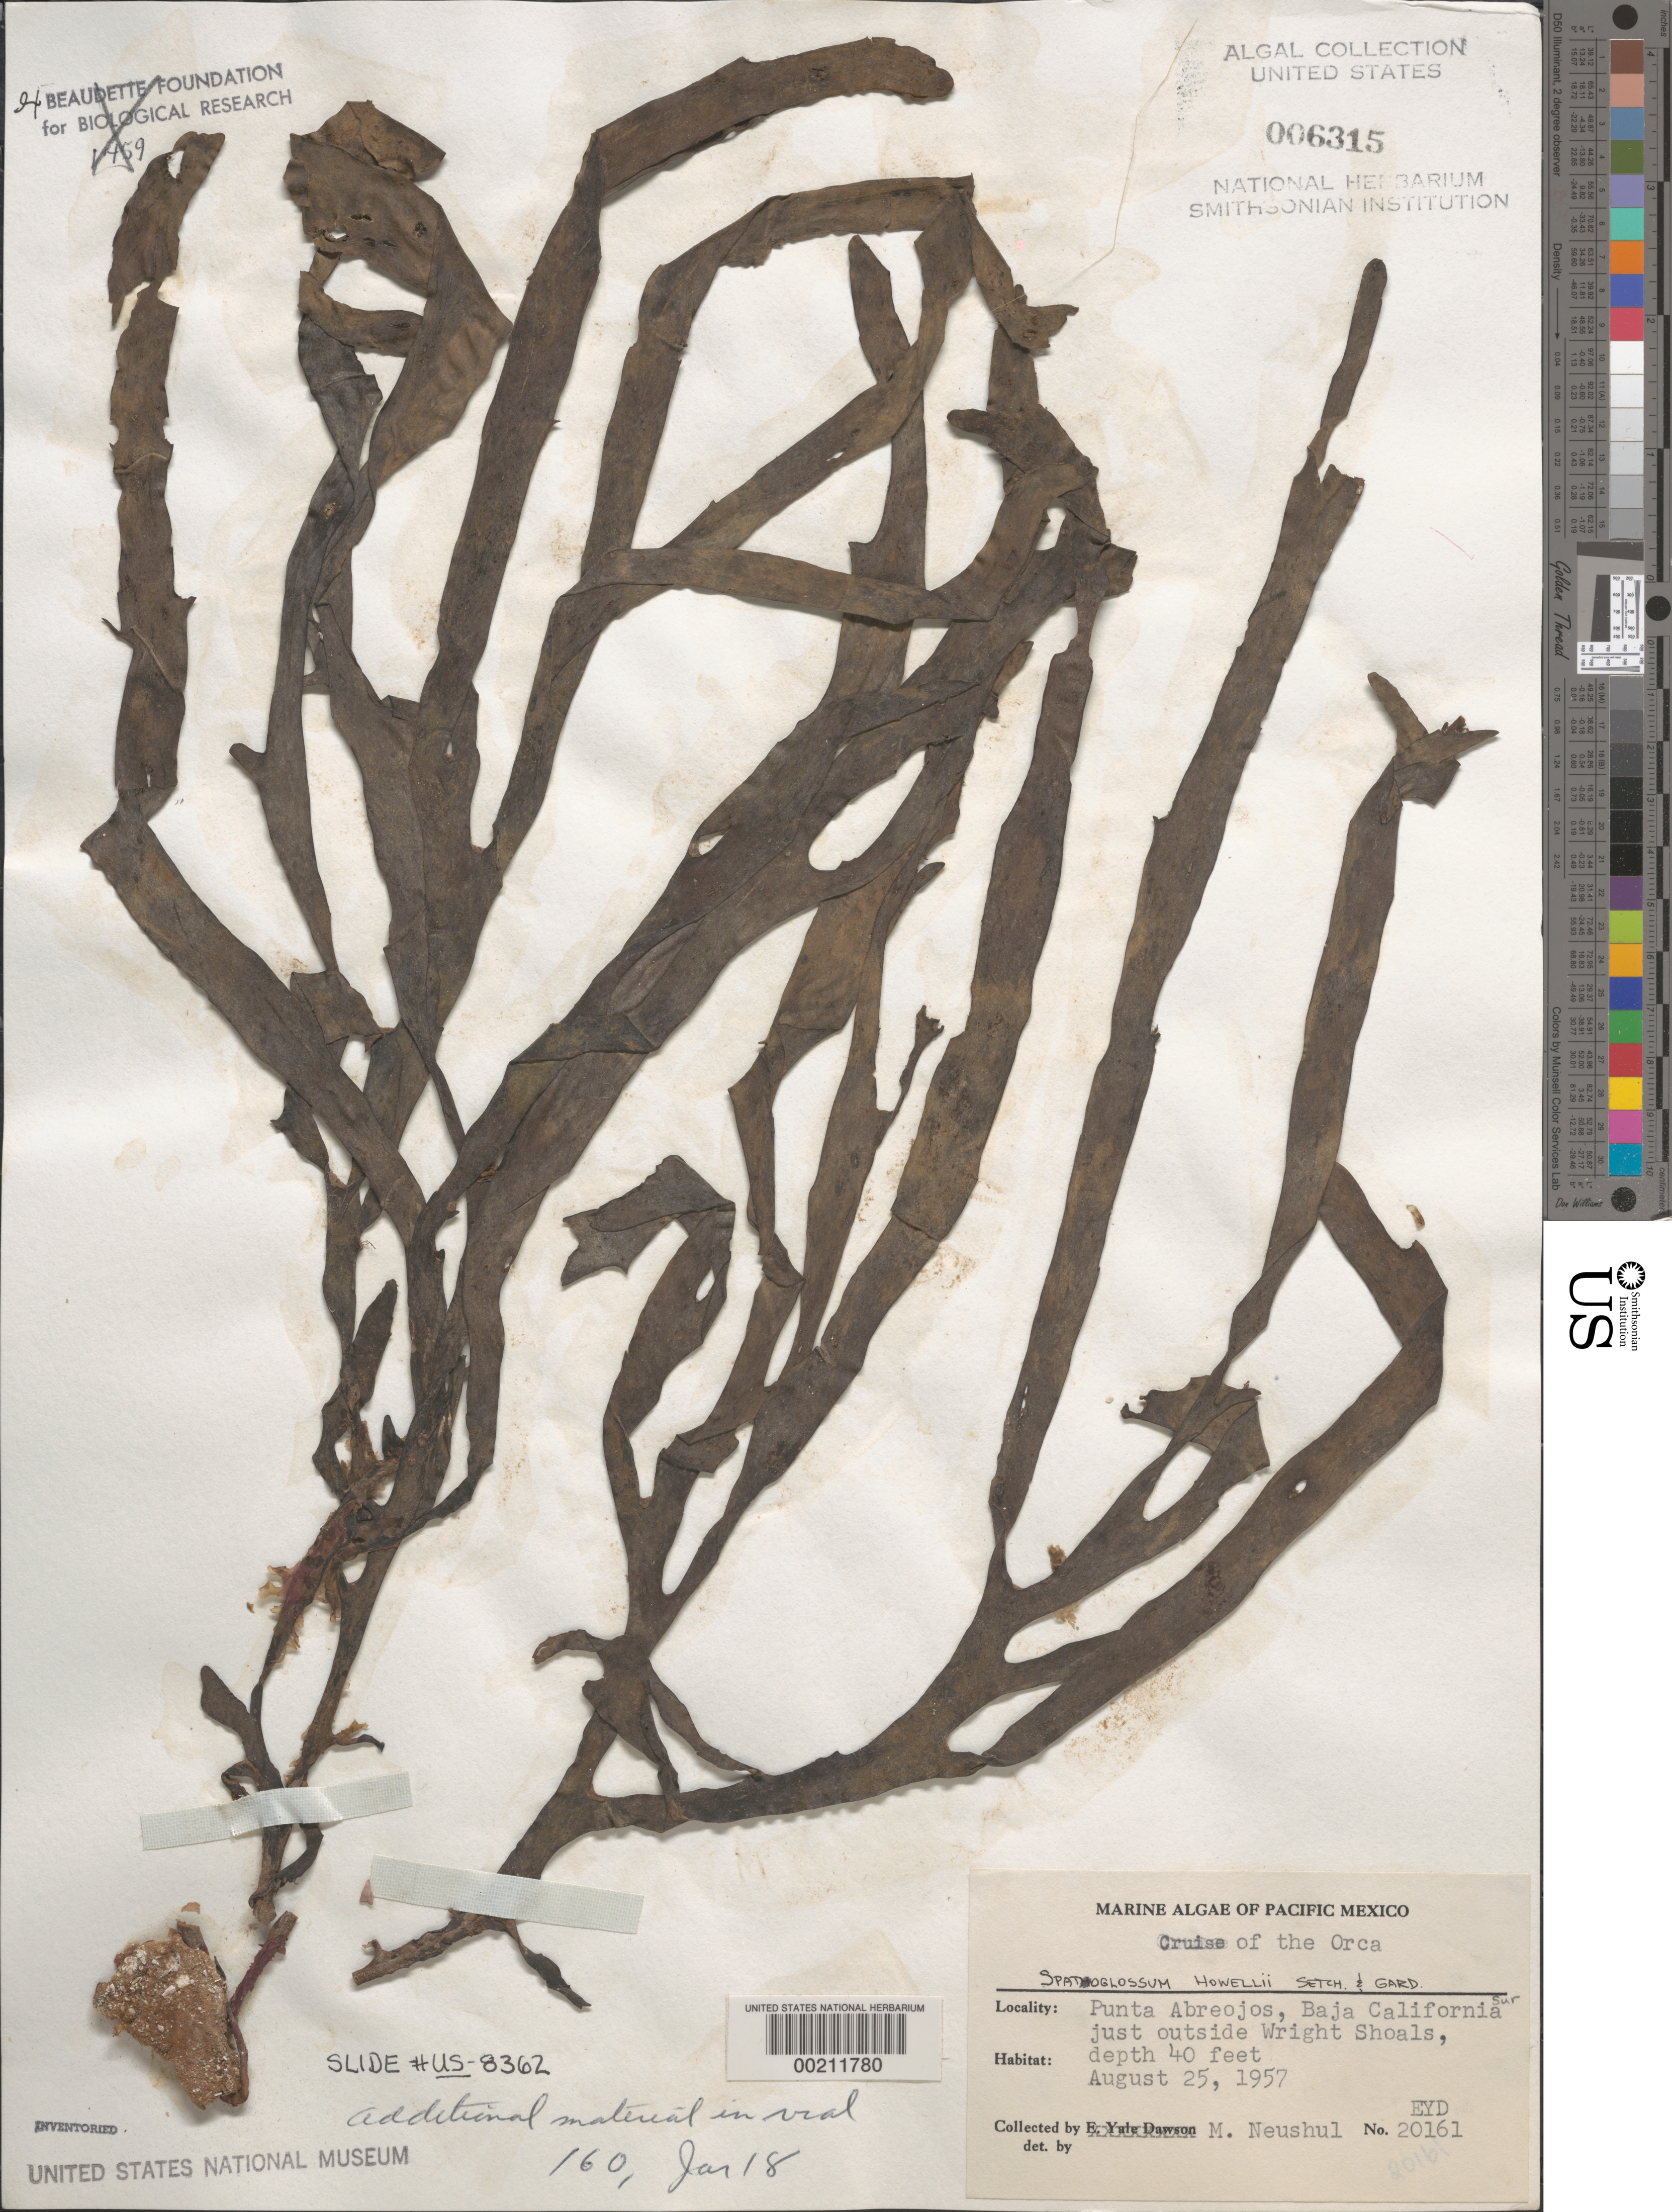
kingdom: Chromista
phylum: Ochrophyta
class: Phaeophyceae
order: Dictyotales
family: Dictyotaceae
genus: Spatoglossum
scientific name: Spatoglossum howellii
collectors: M. Neushul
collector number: EYD 20161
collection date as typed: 25 Aug 1957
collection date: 1957-08-25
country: Mexico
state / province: Baja California Sur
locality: Punta Abreojos, just outside Wright Shoals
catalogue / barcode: US 6315